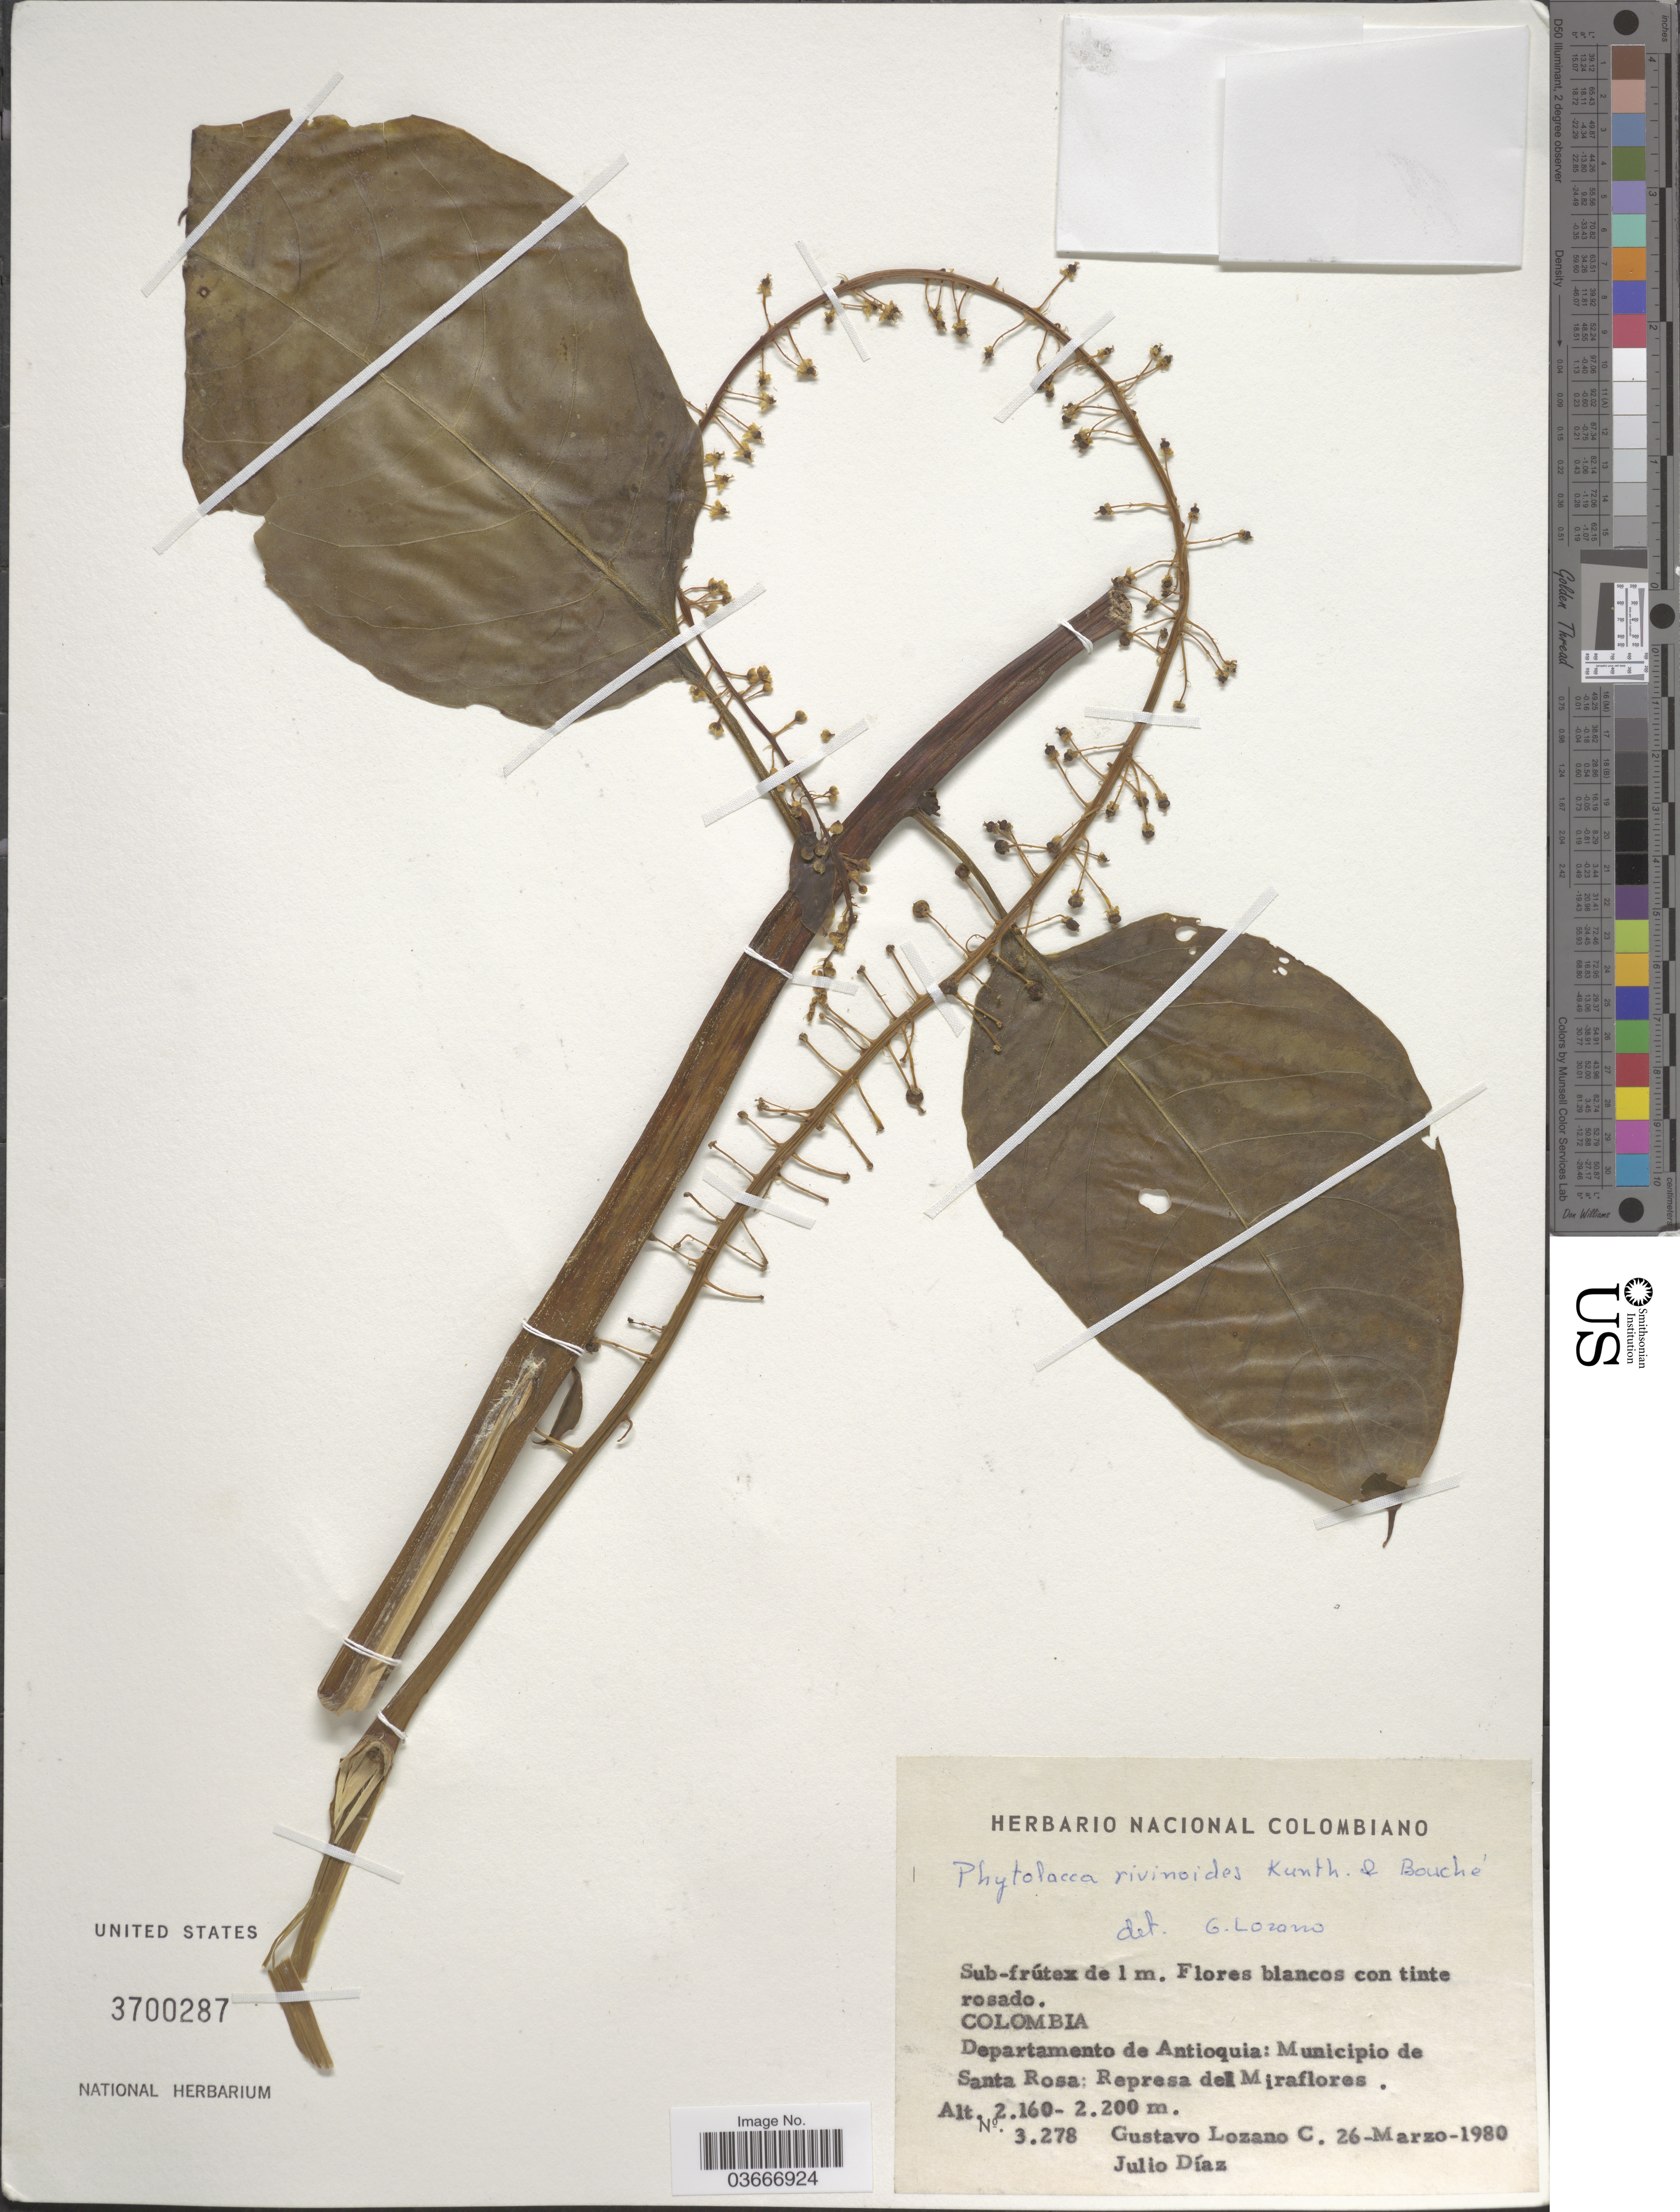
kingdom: Plantae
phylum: Tracheophyta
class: Magnoliopsida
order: Caryophyllales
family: Phytolaccaceae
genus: Phytolacca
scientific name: Phytolacca rivinoides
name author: Kunth & C.D. Bouché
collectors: G. Lozano-Contreras & J. Diaz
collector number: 3278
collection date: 1980-03-26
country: Colombia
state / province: Antioquia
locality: Departamento de Antioquia: Municipio de Santa Rosa: Represa del Miraflores.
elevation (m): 2160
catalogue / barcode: US 3700287